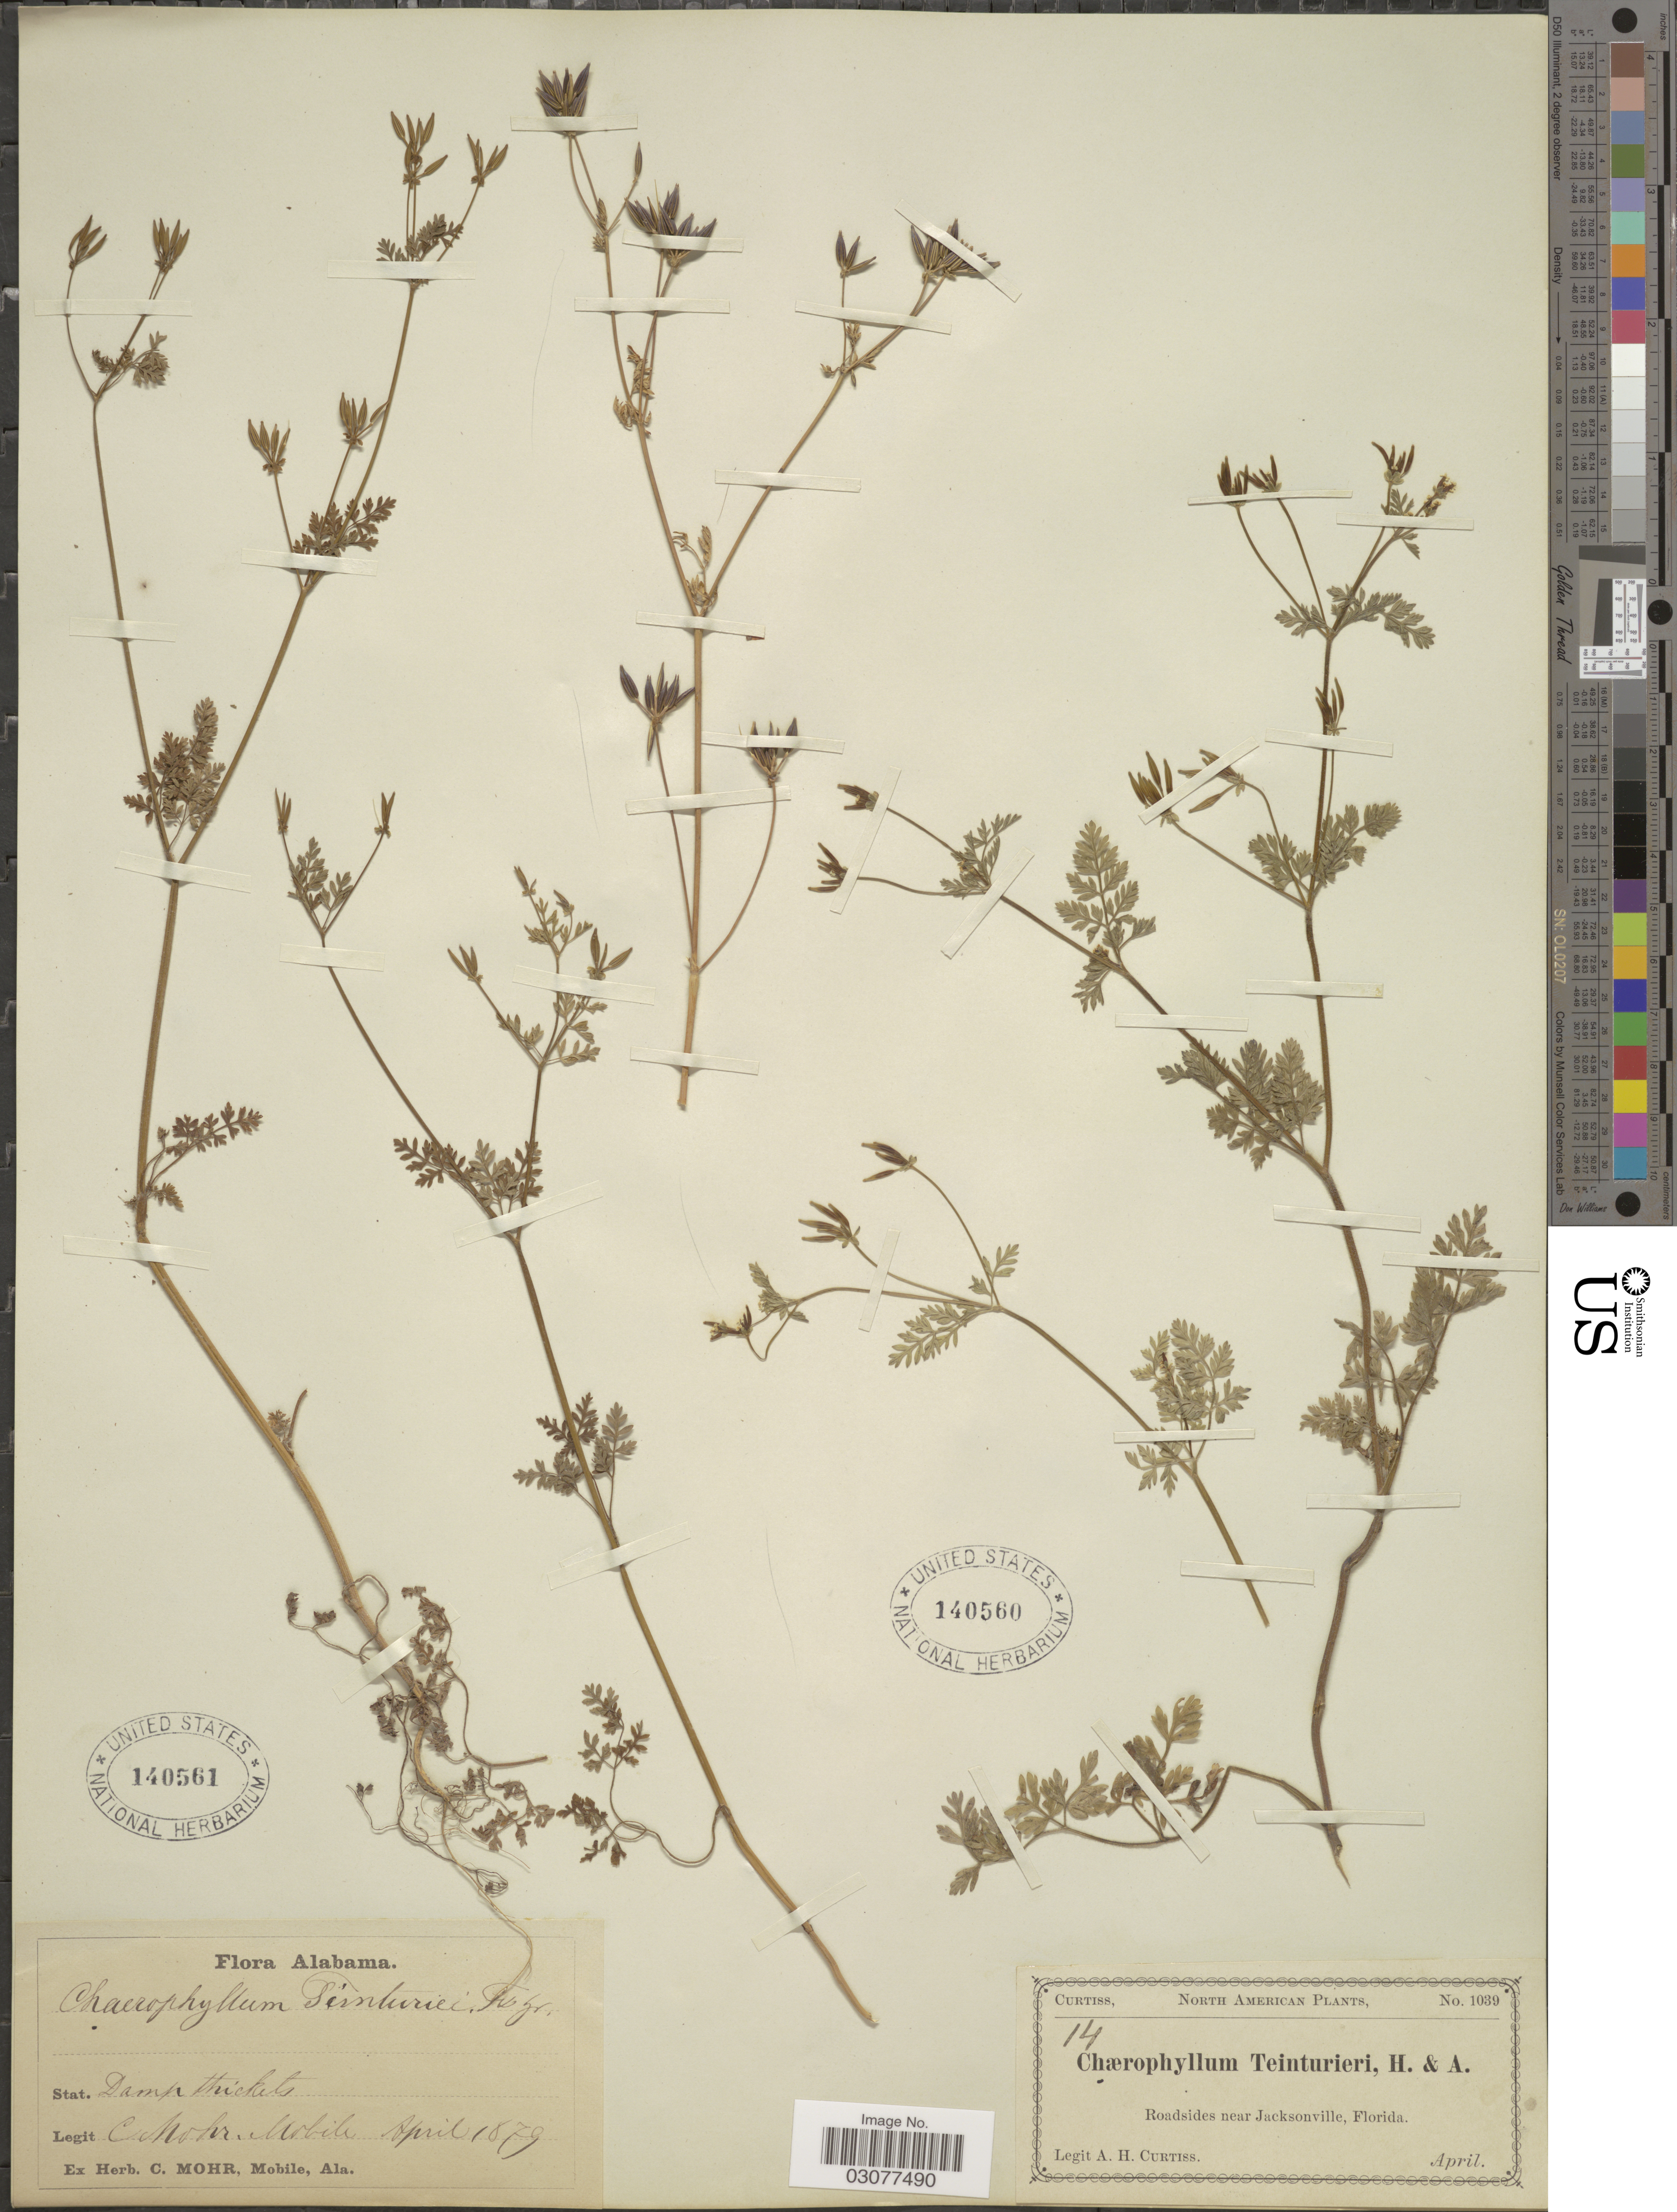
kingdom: Plantae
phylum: Tracheophyta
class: Magnoliopsida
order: Apiales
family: Apiaceae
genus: Chaerophyllum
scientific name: Chaerophyllum tainturieri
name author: Hook.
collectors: C. T. Mohr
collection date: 1879-04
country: United States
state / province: Alabama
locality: Mobile.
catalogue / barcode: US 140561-2